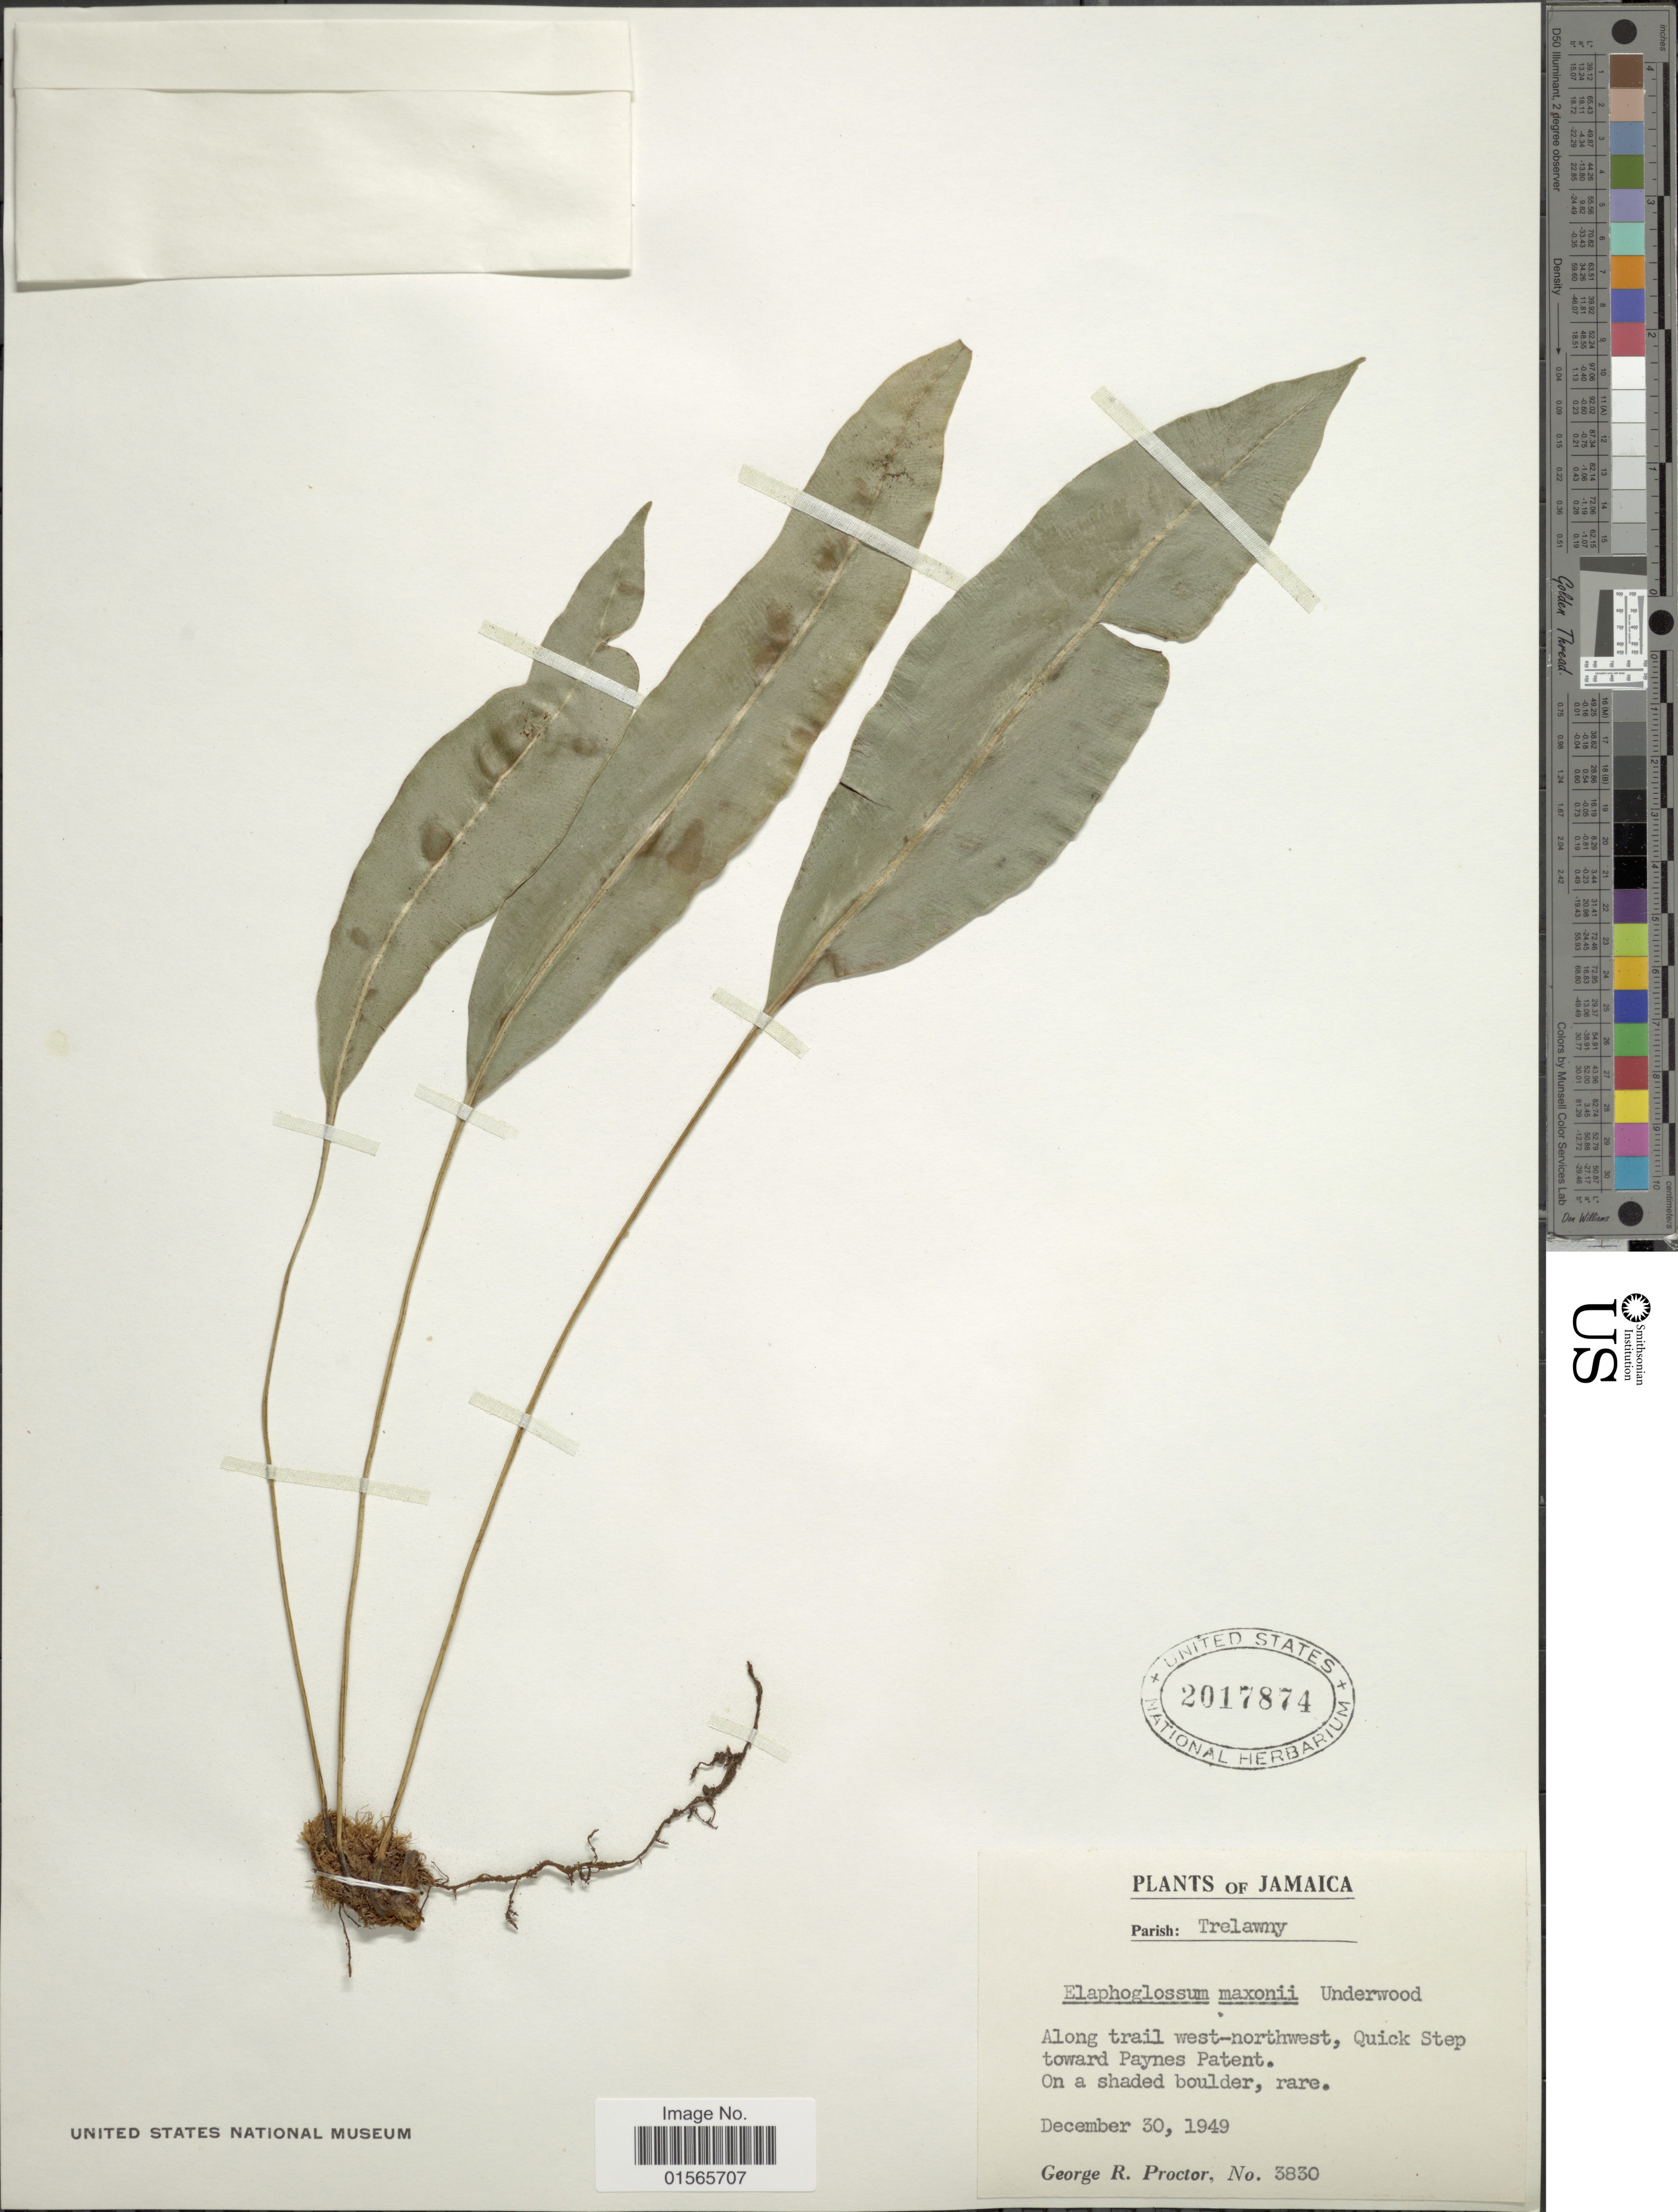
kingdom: Plantae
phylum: Tracheophyta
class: Polypodiopsida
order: Polypodiales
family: Dryopteridaceae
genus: Elaphoglossum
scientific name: Elaphoglossum maxonii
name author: Underw. ex C.V. Morton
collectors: G. R. Proctor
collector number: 3830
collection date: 1949-12-30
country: Jamaica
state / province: Trelawny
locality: Parish: Trelawny, Along trail west-northwest, Quick Step toward Paynes Patent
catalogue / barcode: US 2017874